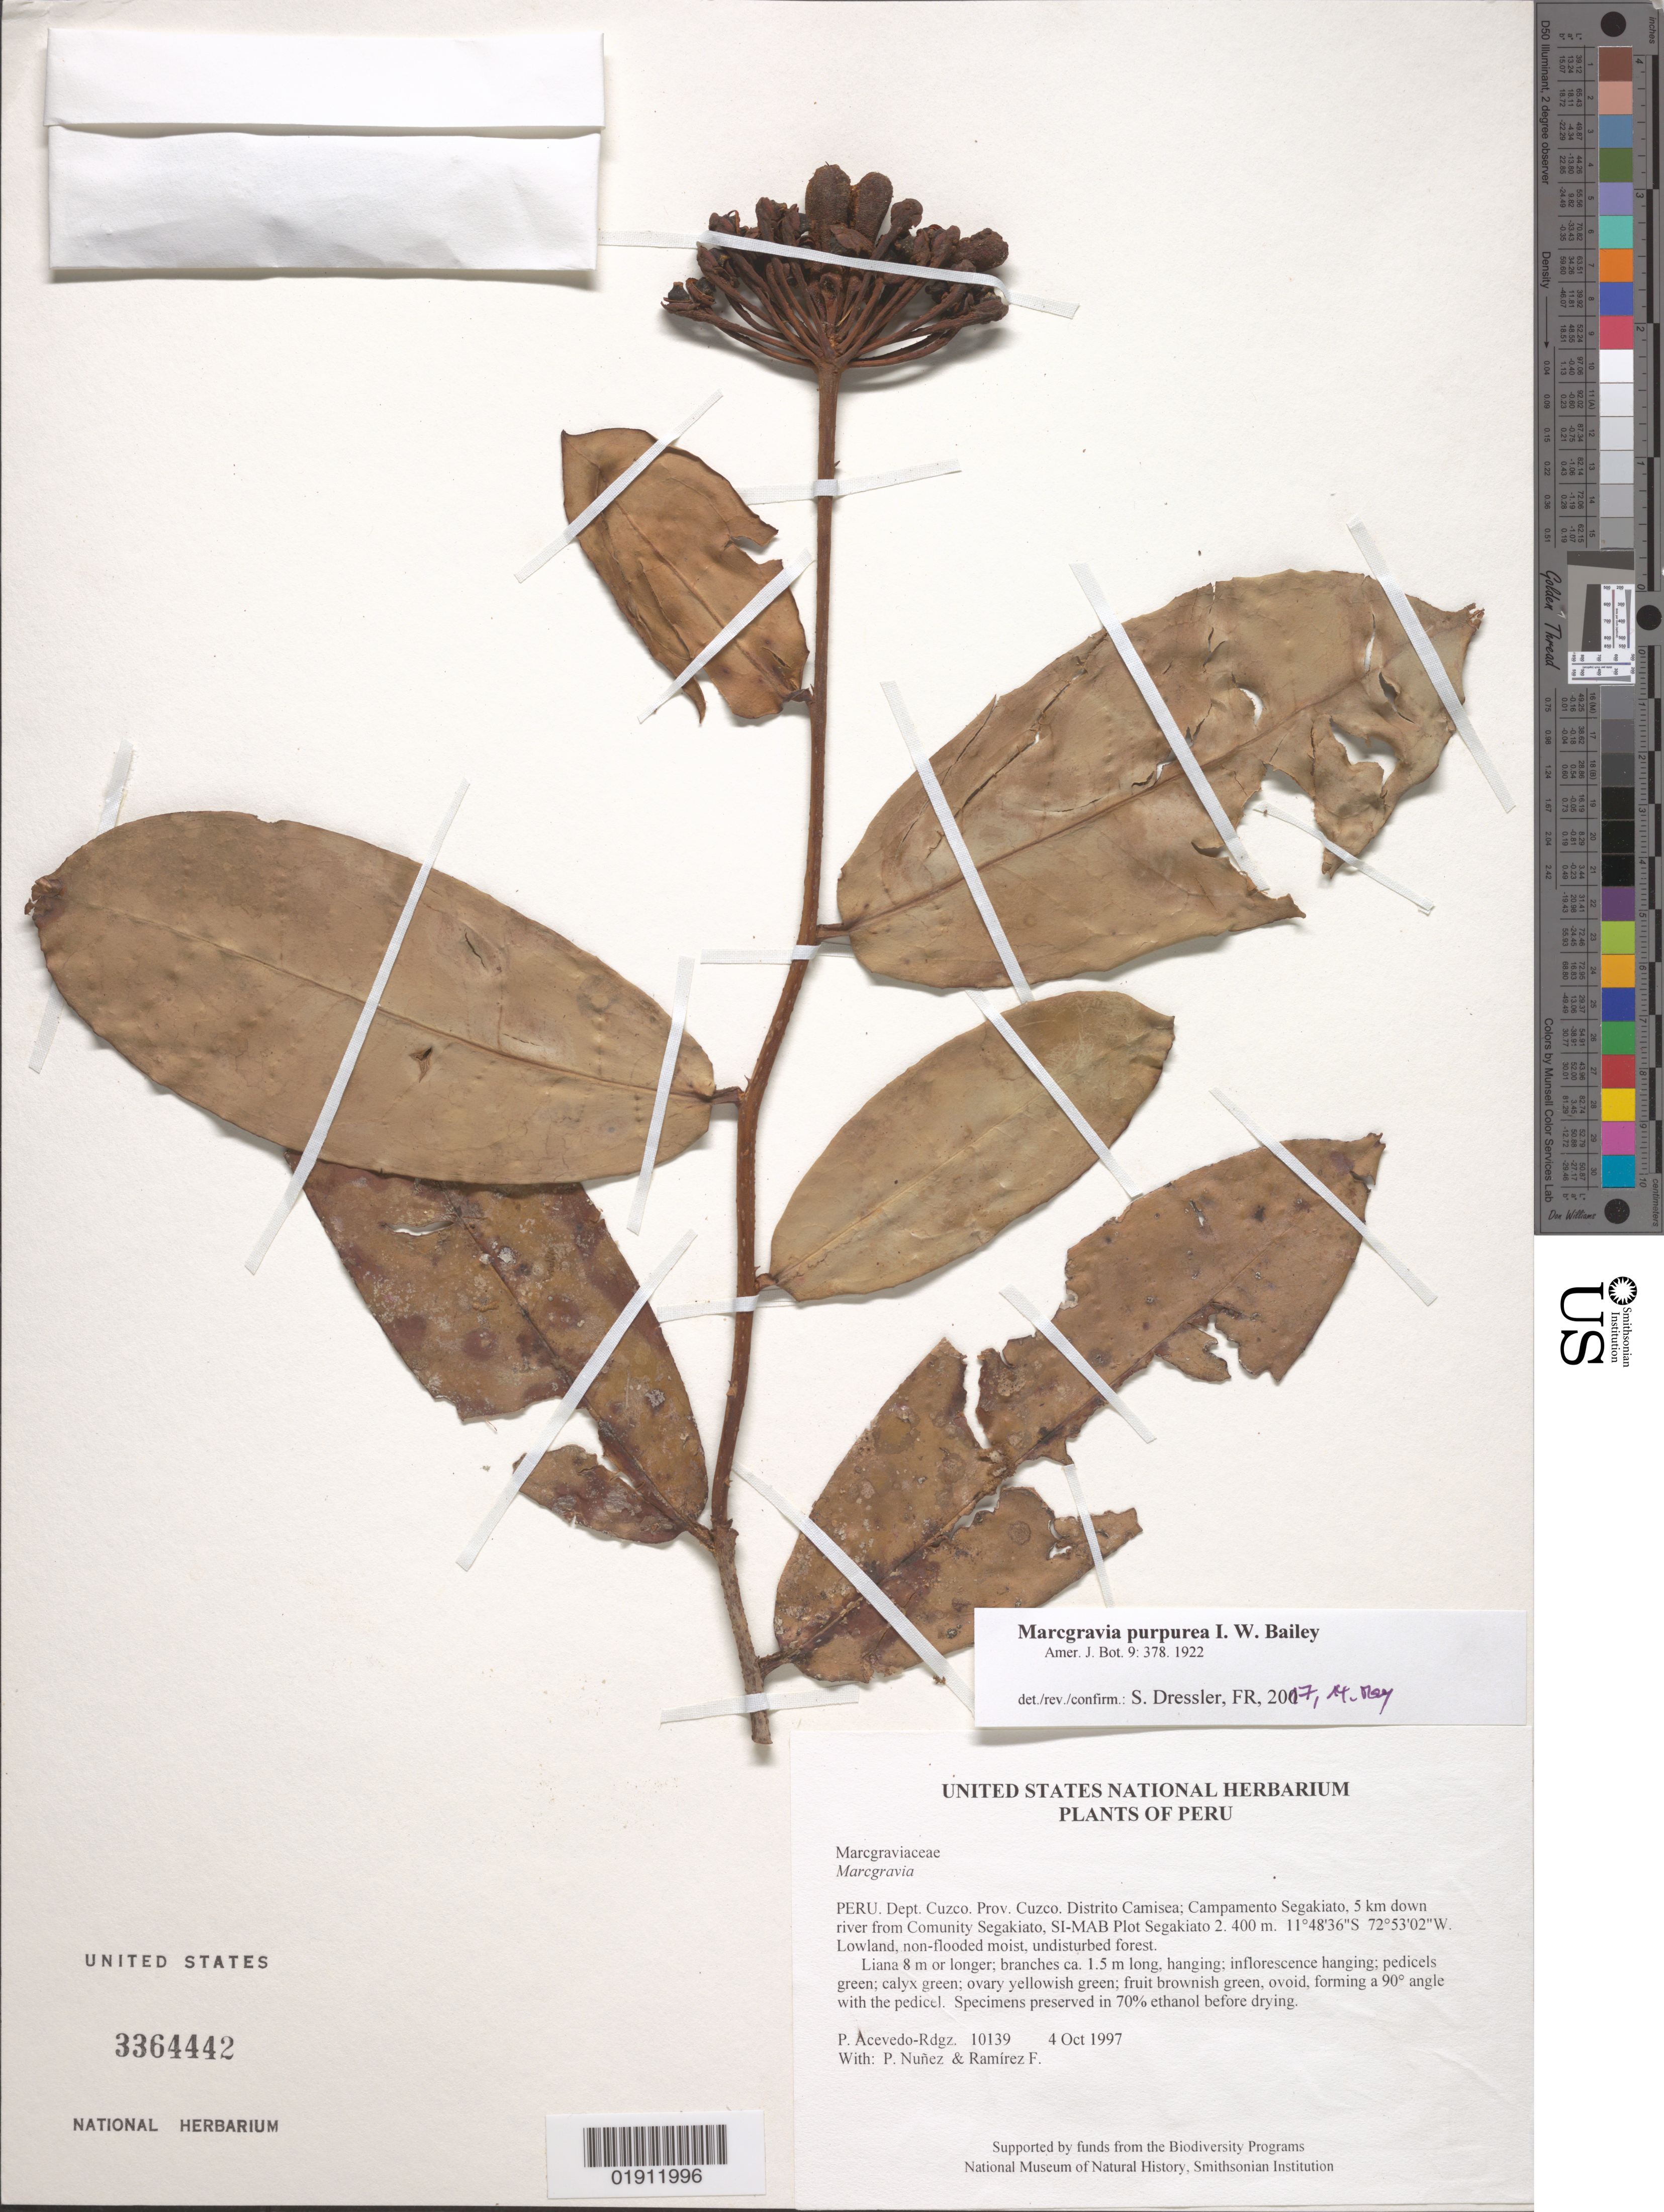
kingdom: Plantae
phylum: Tracheophyta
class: Magnoliopsida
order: Ericales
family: Marcgraviaceae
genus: Marcgravia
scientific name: Marcgravia purpurea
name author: I.W. Bailey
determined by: Dressler, S., (FR), Forschungsinstitut Und Naturmuseum Senckenberg (GERMANY)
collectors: P. Acevedo-Rodr., P. Nuñez V. & -- Ramírez F.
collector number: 10139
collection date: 1997-10-04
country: Peru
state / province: Cusco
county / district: Cusco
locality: Prov. Cuzco, Distrito Camisea; Campamento Segakiato, 5 km down river from Comunity Segakiato, SI-MAB Plot Segakiato 2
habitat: Lowland, non-flooded moist, undisturbed forest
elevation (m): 400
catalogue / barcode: US 3364442